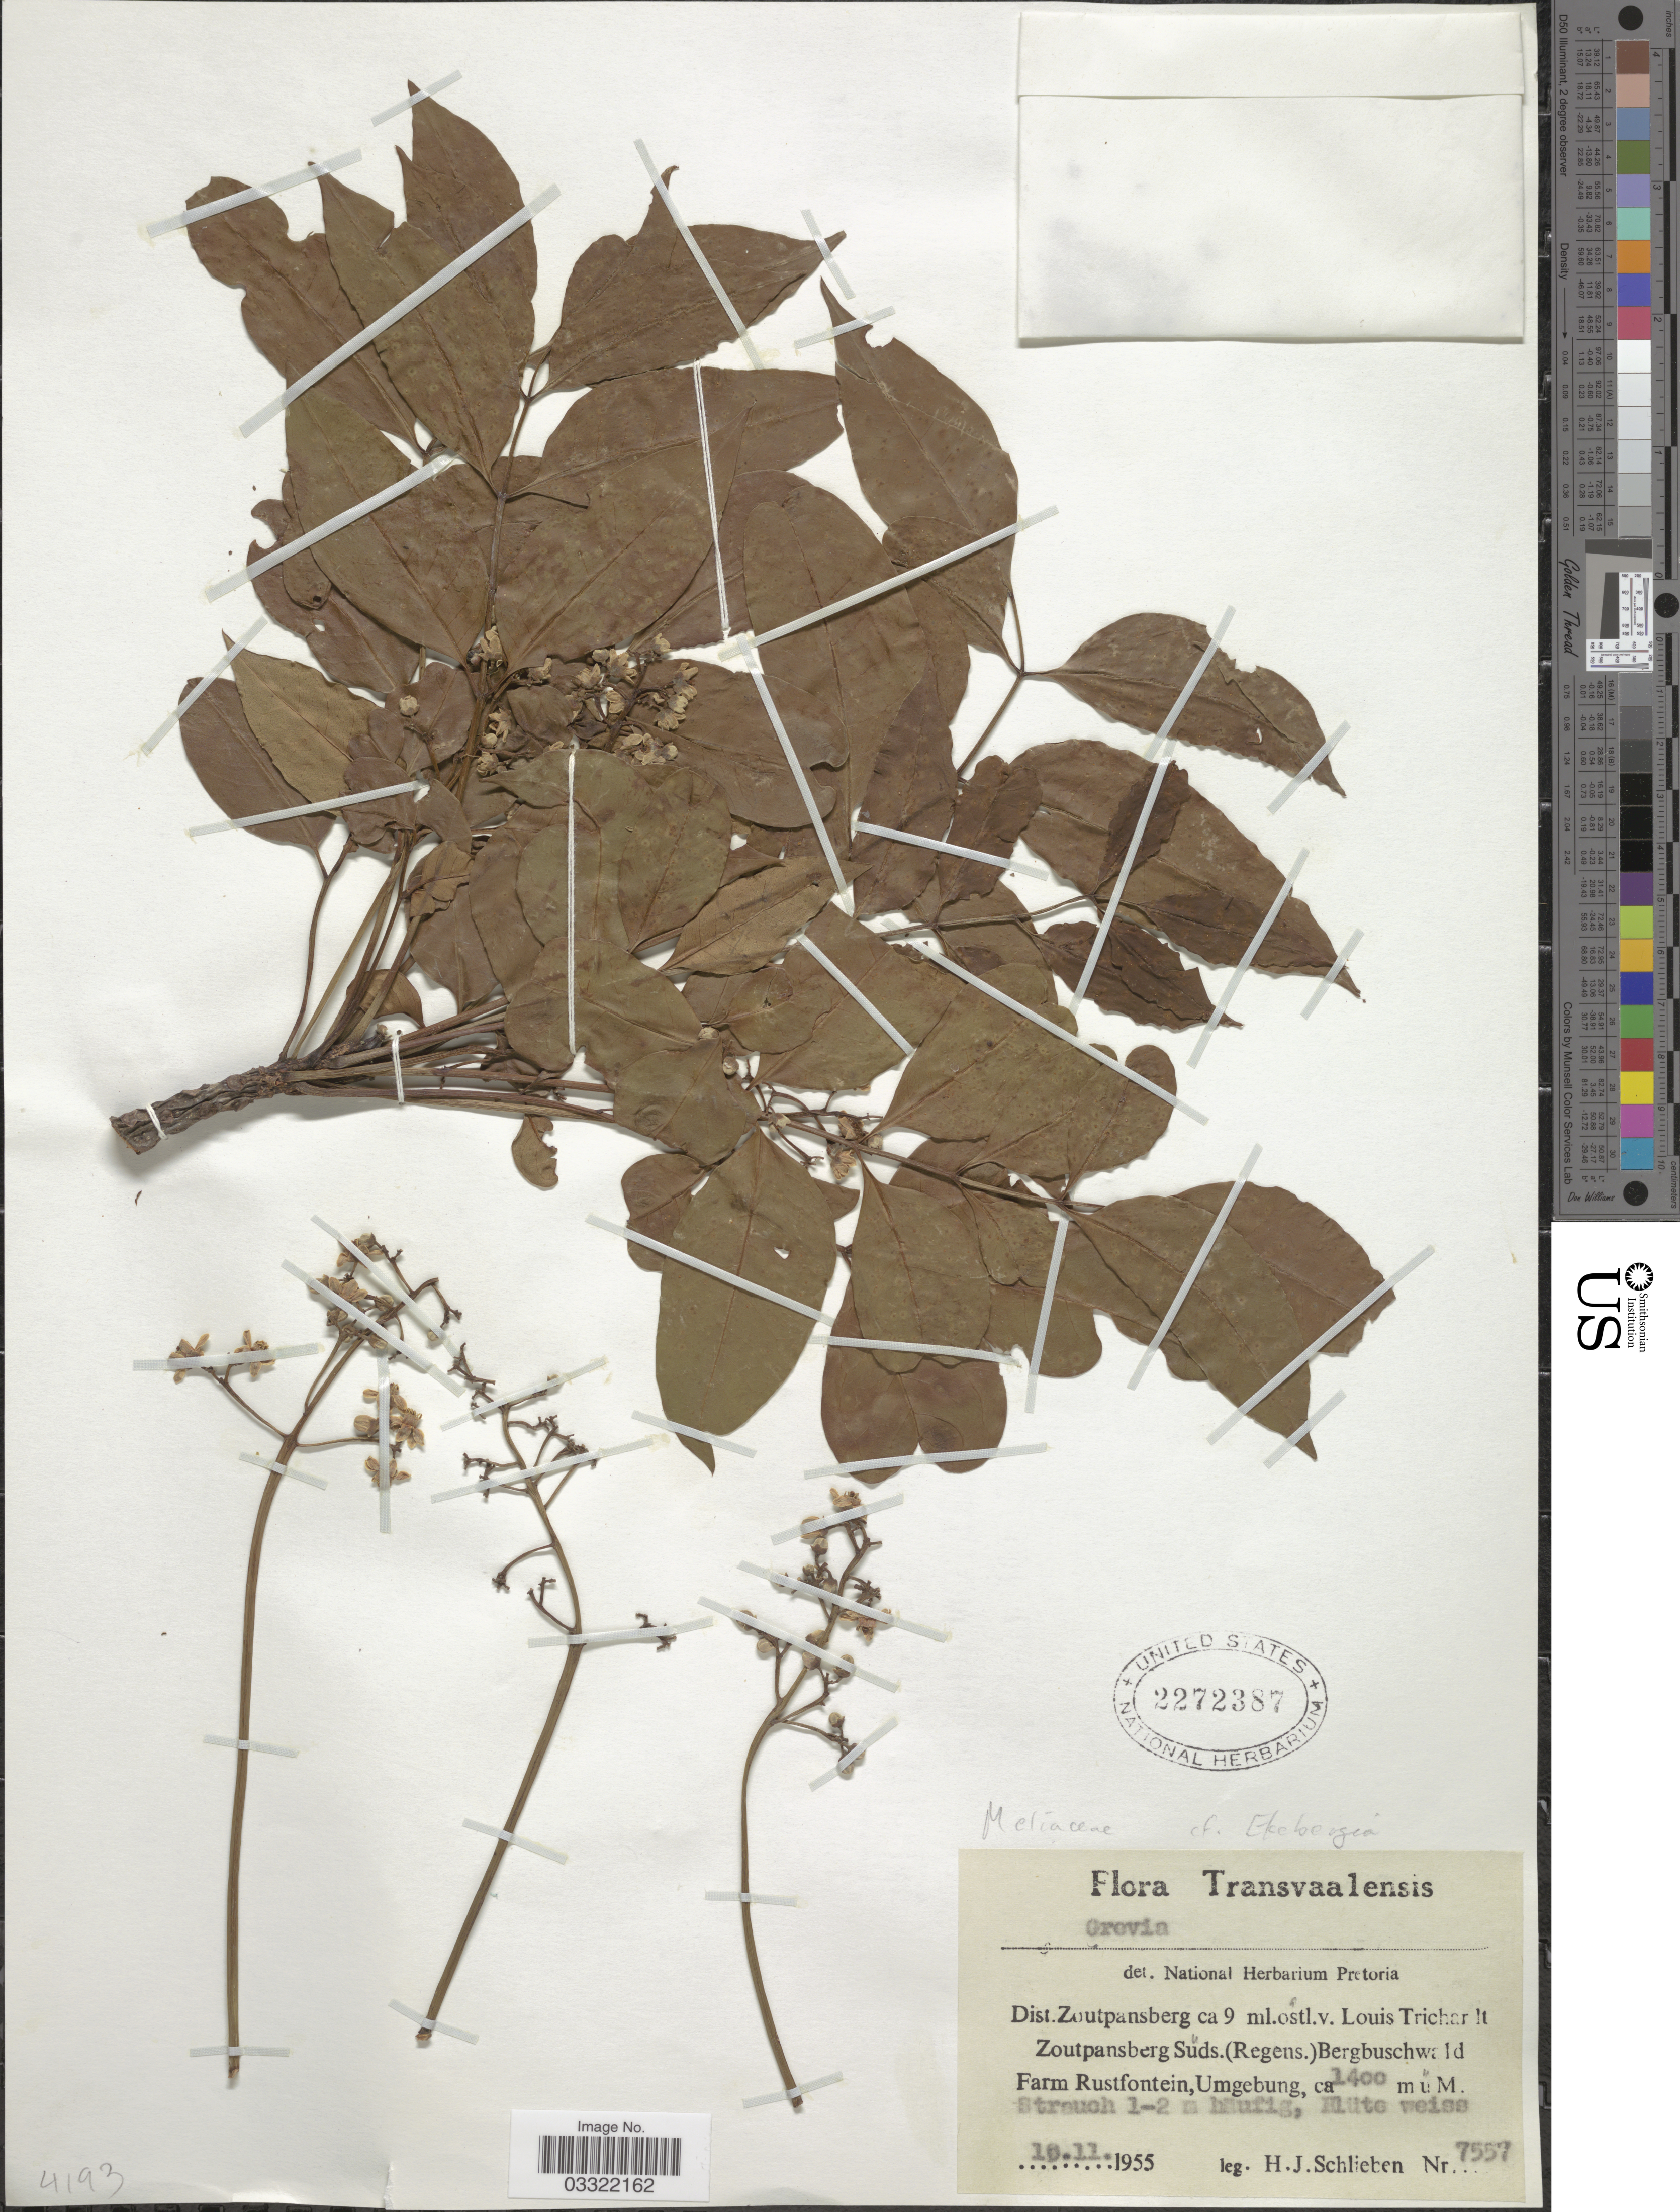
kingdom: Plantae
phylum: Tracheophyta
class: Magnoliopsida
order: Sapindales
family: Meliaceae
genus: Ekebergia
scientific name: Ekebergia sp.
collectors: H. J. Schlieben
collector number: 7557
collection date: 1955-11-10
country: South Africa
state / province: Limpopo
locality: Transvaalensis. Dist. Zoutpansberg ca 9 ml.ostl.v. Louis Trichardt Zoutpansberg Suds.(Regens.) Bergbuschwald. Farm Rustfontein, Umgebung.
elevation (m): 1400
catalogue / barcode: US 2272387